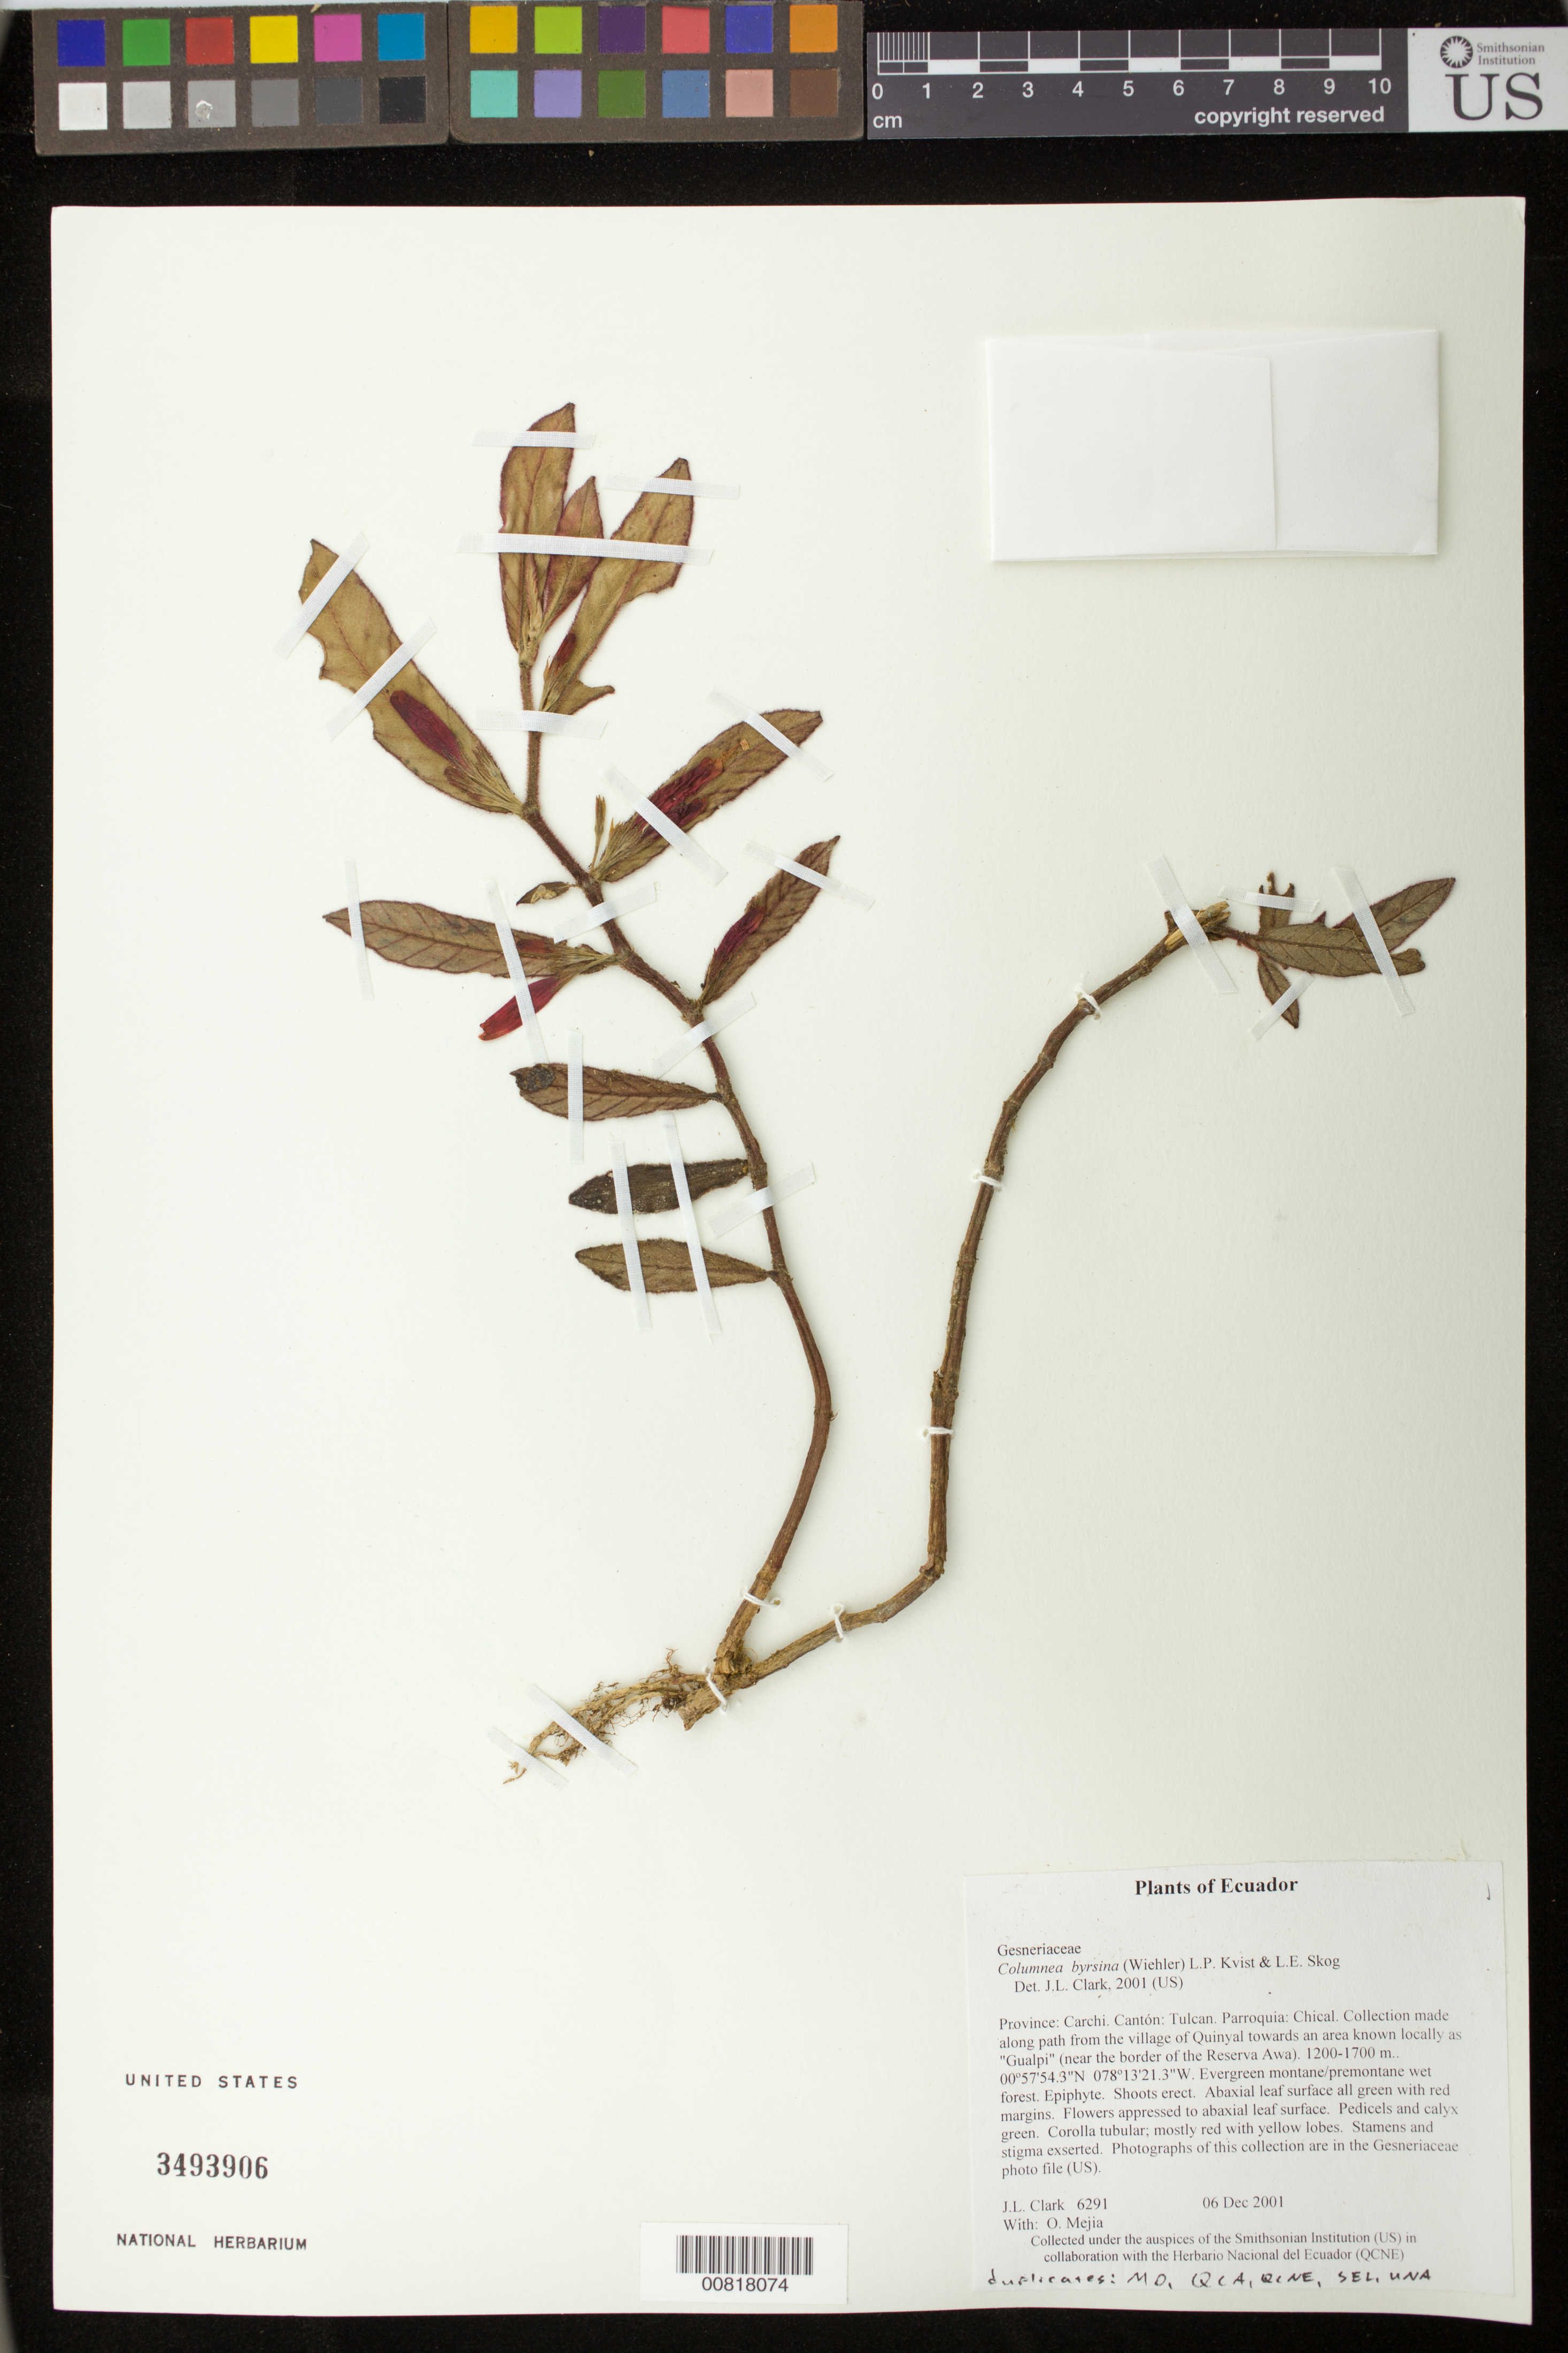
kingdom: Plantae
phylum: Tracheophyta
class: Magnoliopsida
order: Lamiales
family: Gesneriaceae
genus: Columnea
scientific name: Columnea byrsina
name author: (Wiehler) L.P. Kvist & L.E. Skog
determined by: Clark, J. L., (SEL), The Marie Selby Botanical Garden (UNITED STATES)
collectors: J. L. Clark & O. Mejia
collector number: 6291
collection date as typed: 06 Dec 2001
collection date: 2001-12-06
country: Ecuador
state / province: Carchi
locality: Tulcan. Parroquia: Chical. Collection made along path from the village of Quinyal towards an area known locally as "Gualpi" (near the border of the Reserva Awa).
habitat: Evergreen montane/premontane wet forest.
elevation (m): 1200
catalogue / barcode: US 3493906